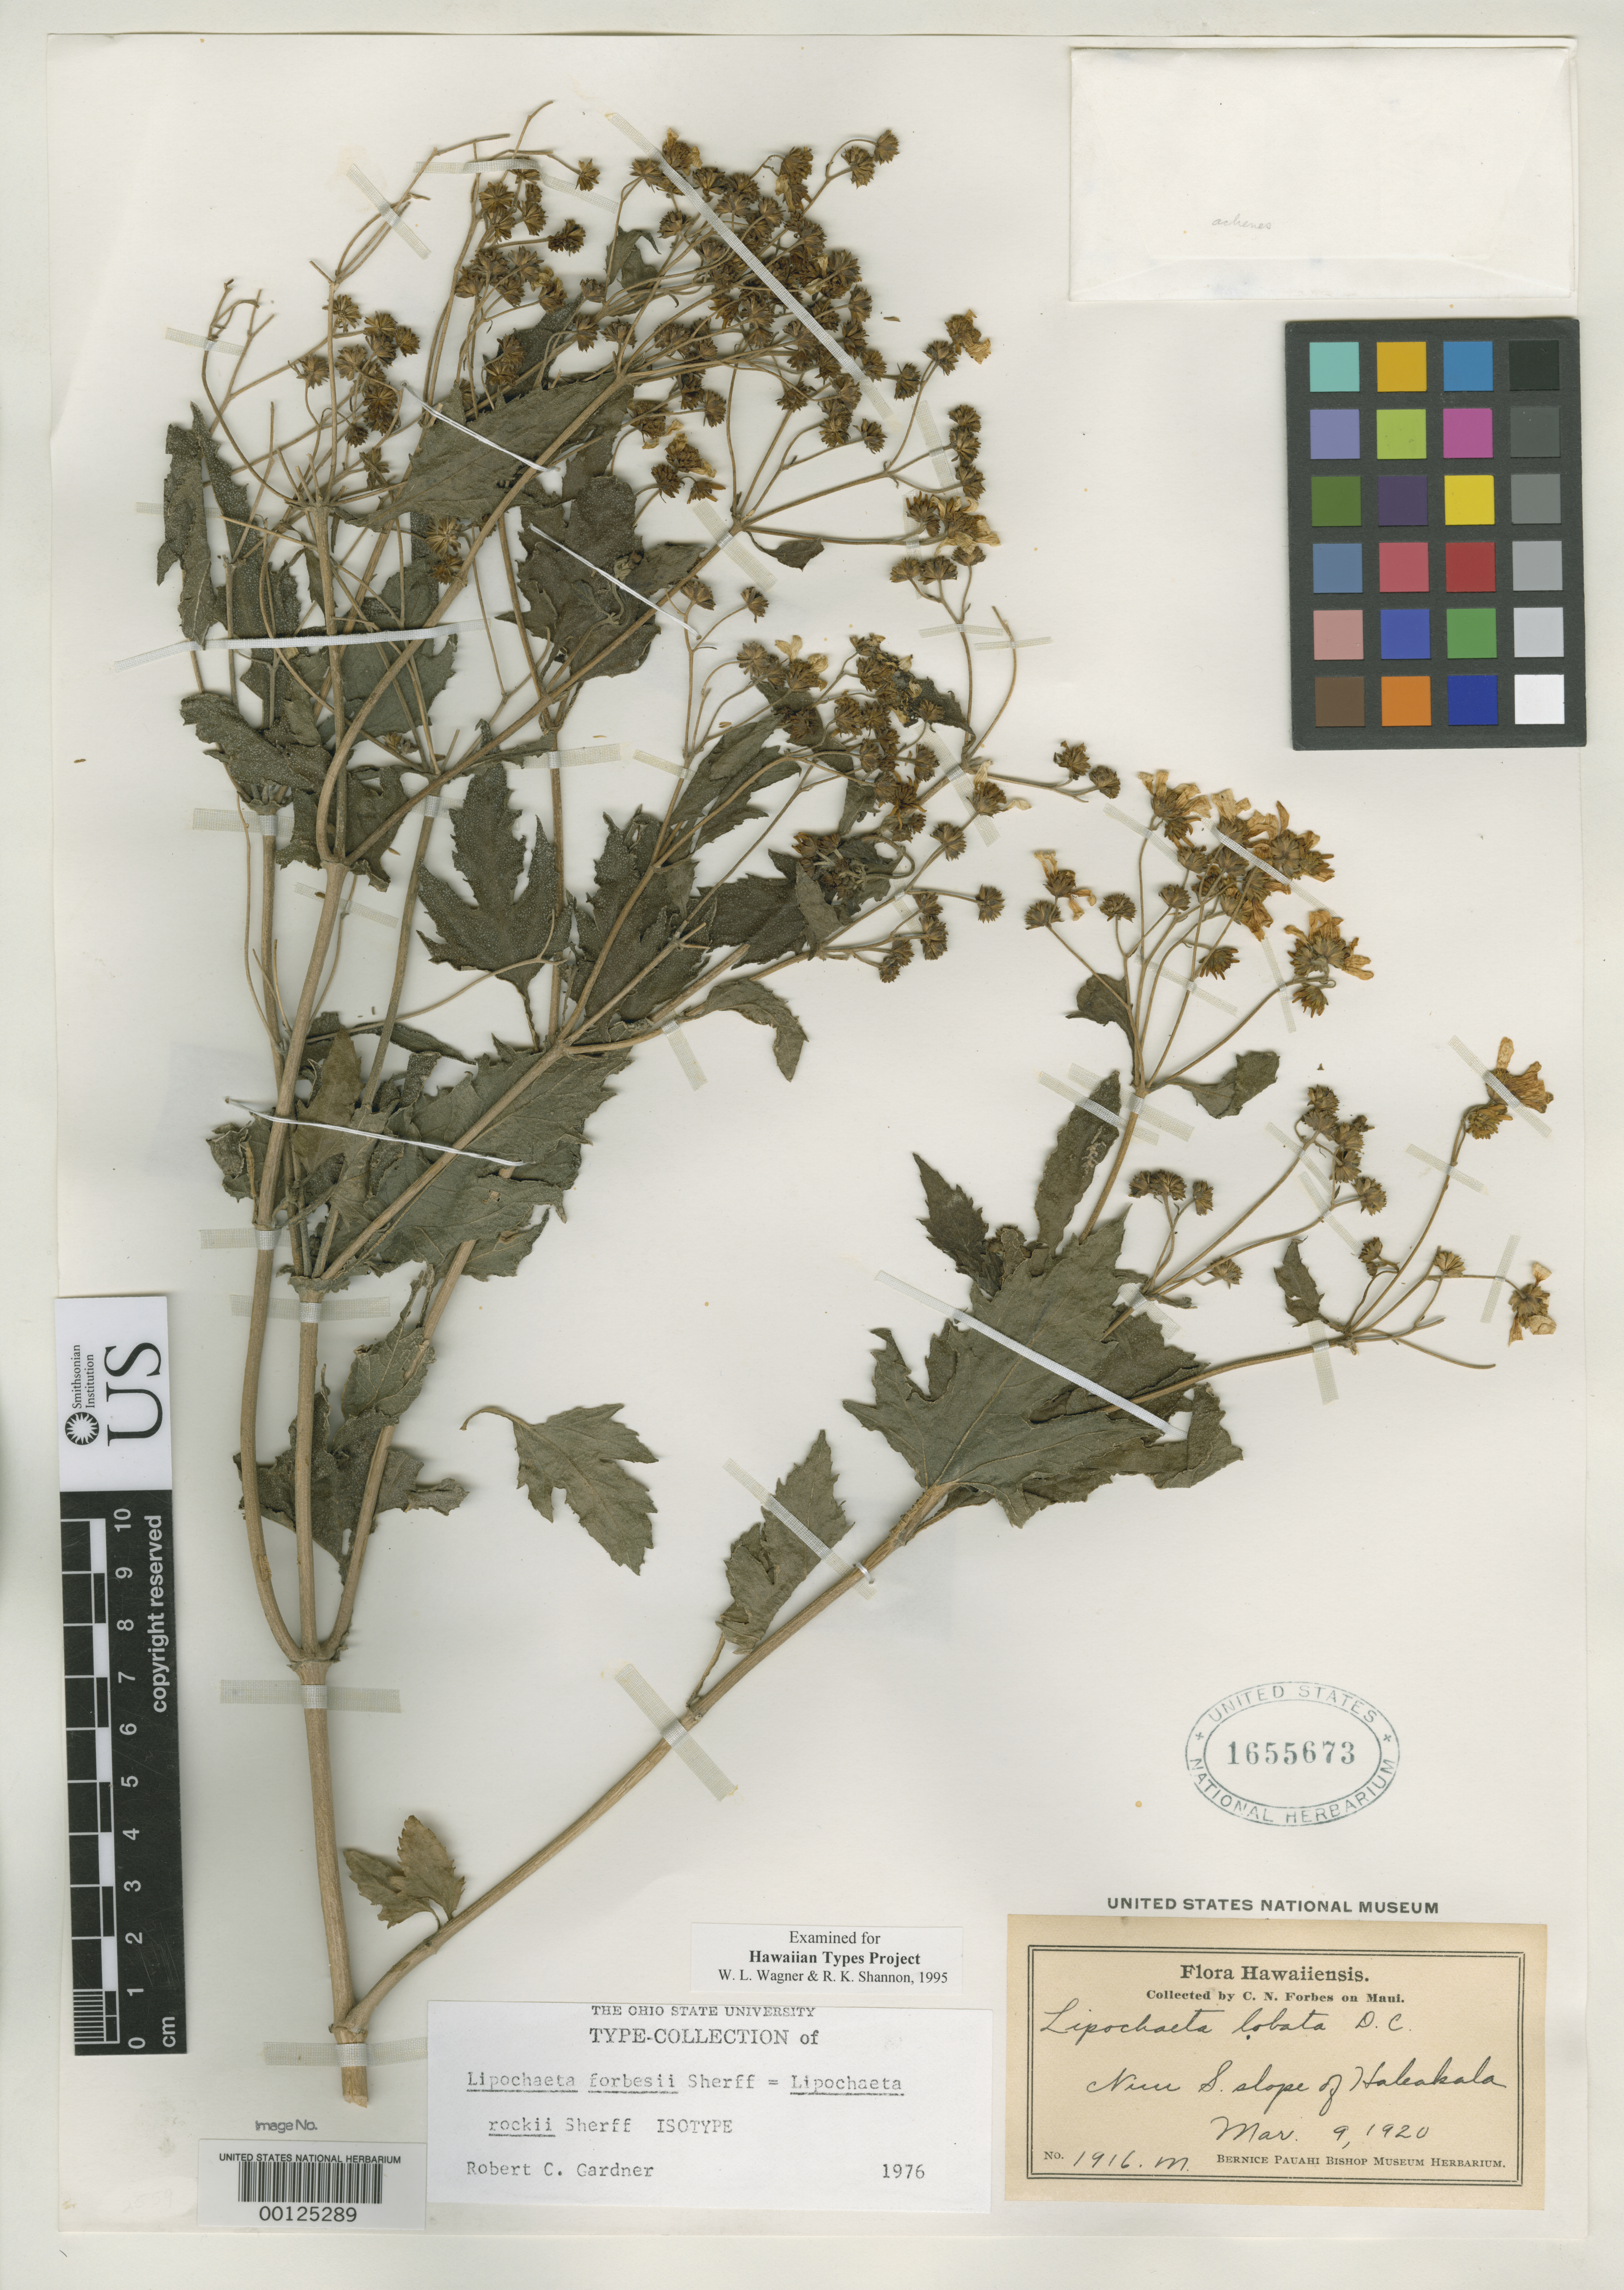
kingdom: Plantae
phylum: Tracheophyta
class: Magnoliopsida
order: Asterales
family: Asteraceae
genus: Lipochaeta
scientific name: Lipochaeta forbesii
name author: Sherff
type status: Isotype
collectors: C. N. Forbes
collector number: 1916.M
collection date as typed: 09 Mar 1920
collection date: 1920-03-09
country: United States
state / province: Hawaii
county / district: Maui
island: Maui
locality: Nuu, Haleakala.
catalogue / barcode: US 1655673